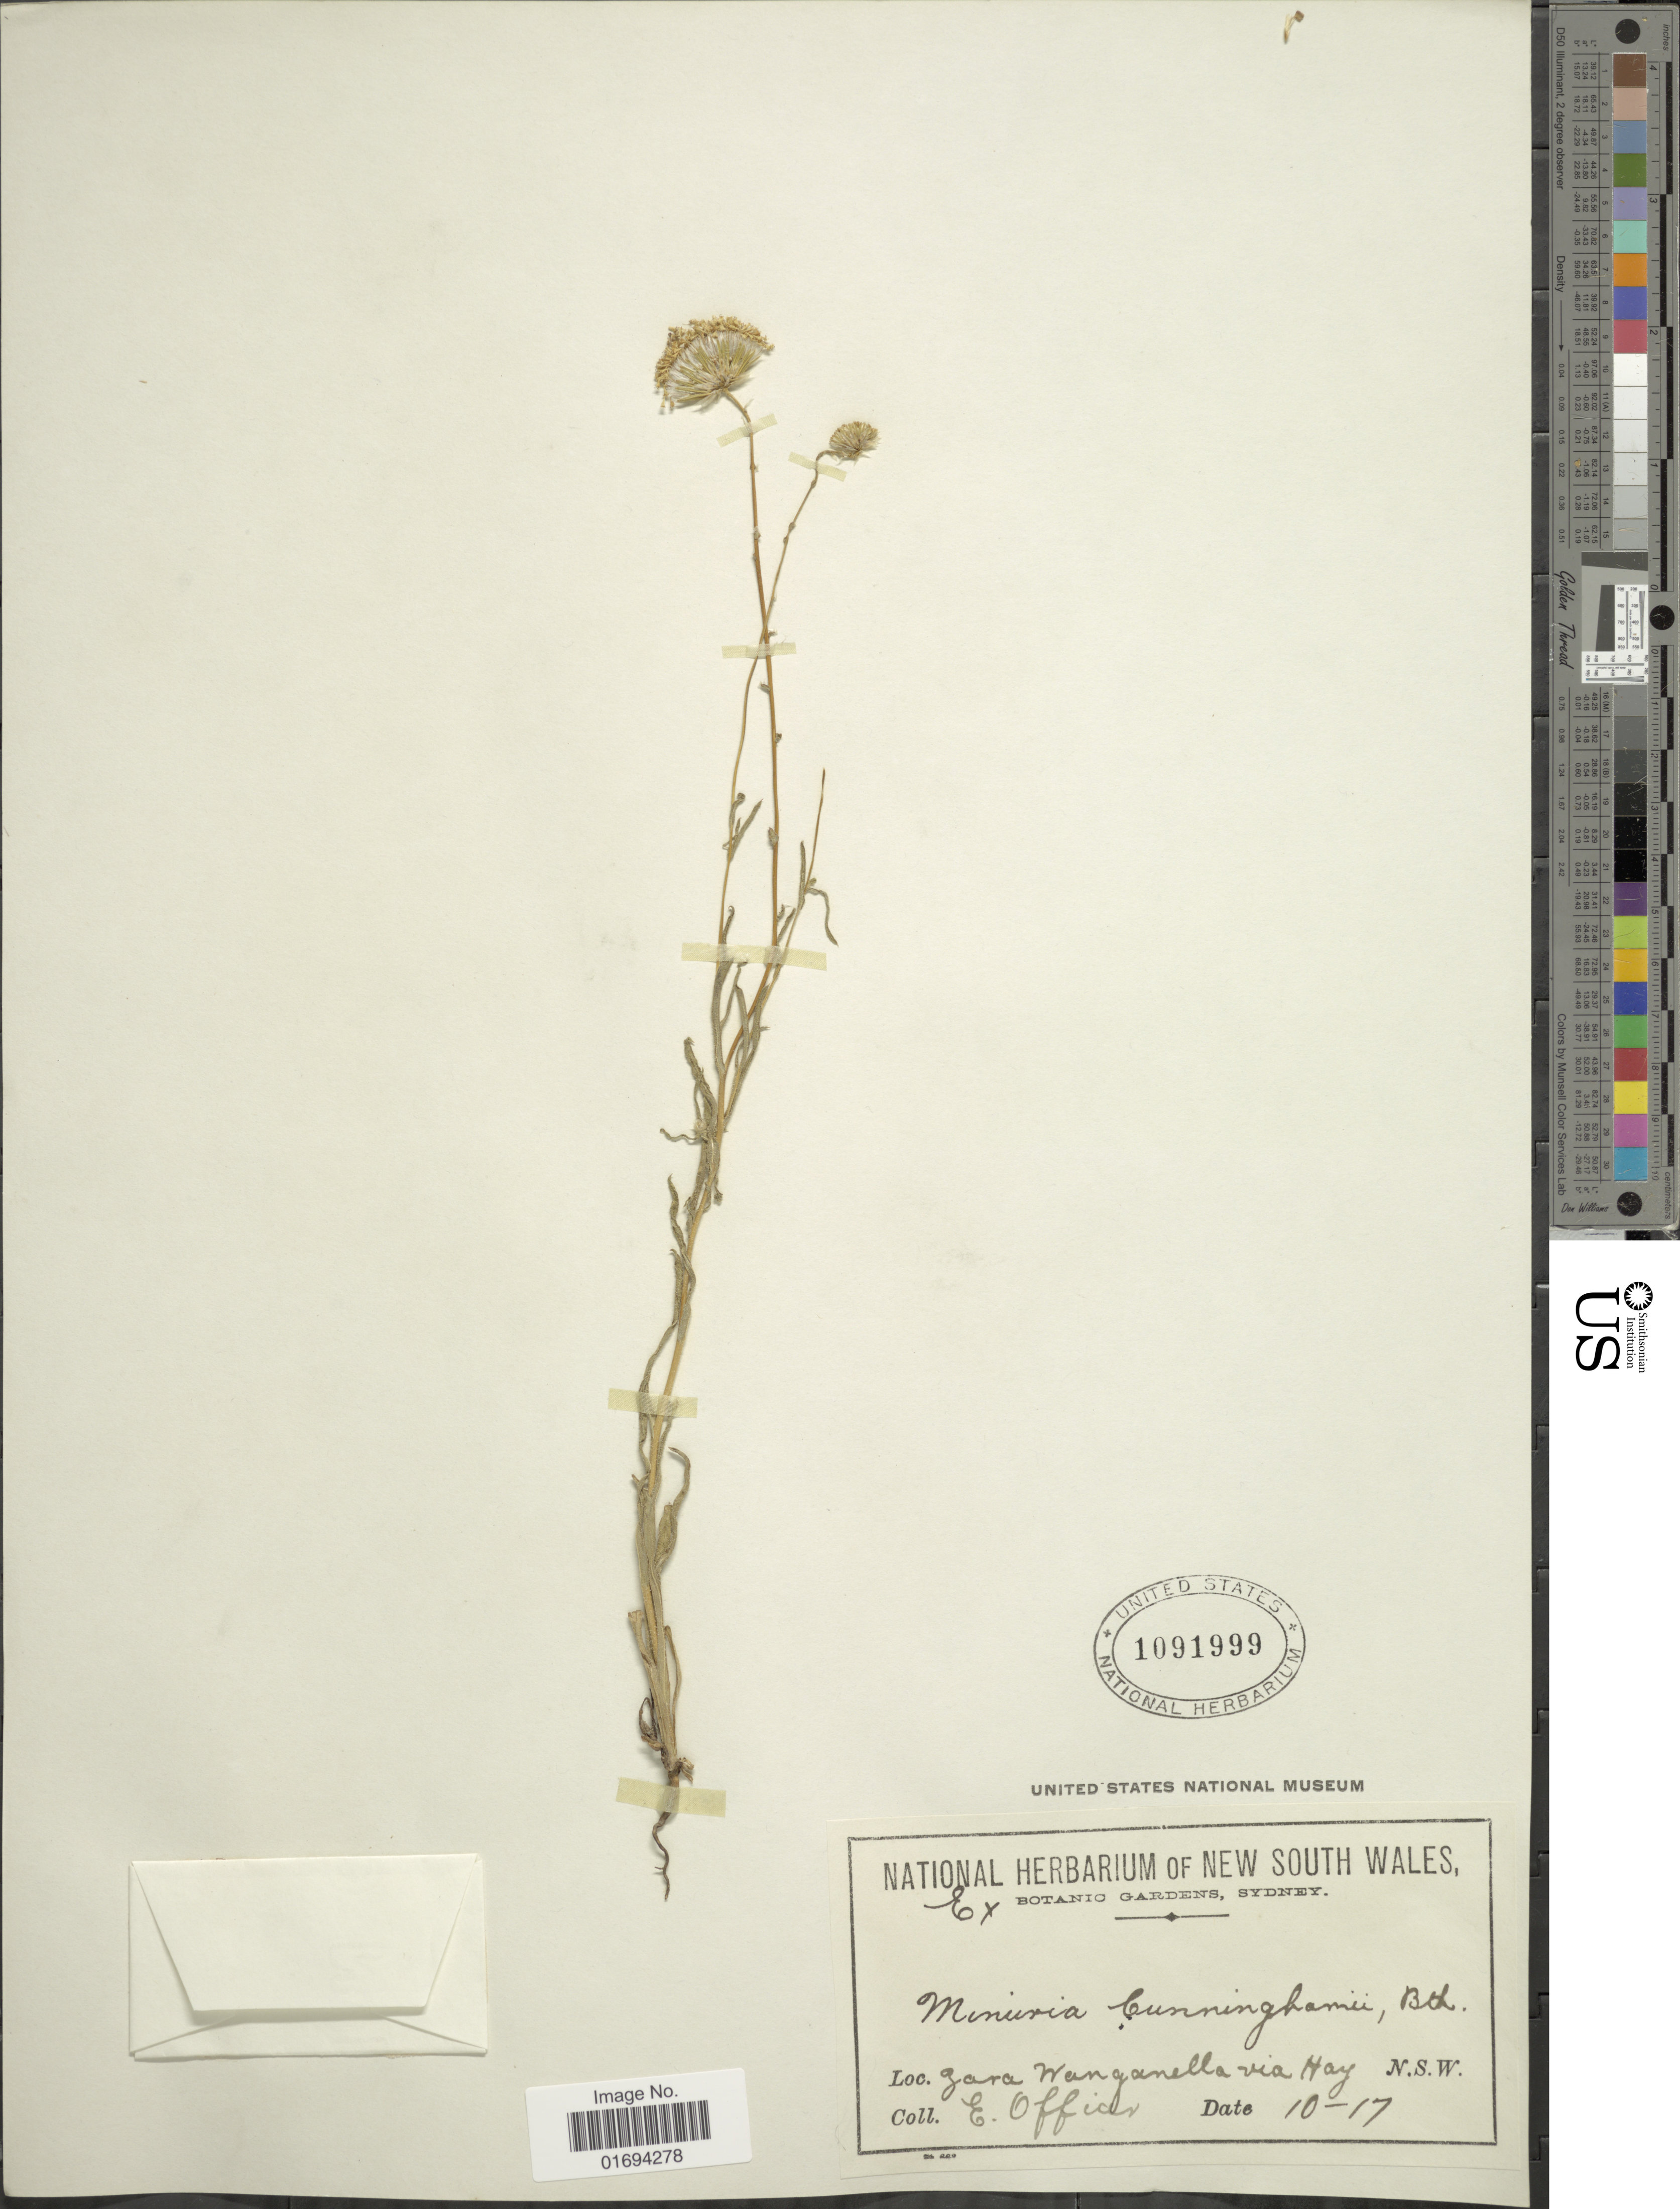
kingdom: Plantae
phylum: Tracheophyta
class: Magnoliopsida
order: Asterales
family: Asteraceae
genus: Minuria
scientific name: Minuria cunninghamii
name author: (DC.) Benth.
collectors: E. Officers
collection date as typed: Transcribed d/m/y: /10/17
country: Australia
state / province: New South Wales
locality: Gara Wanganella via Hay, N. S. W.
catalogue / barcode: US 1091999